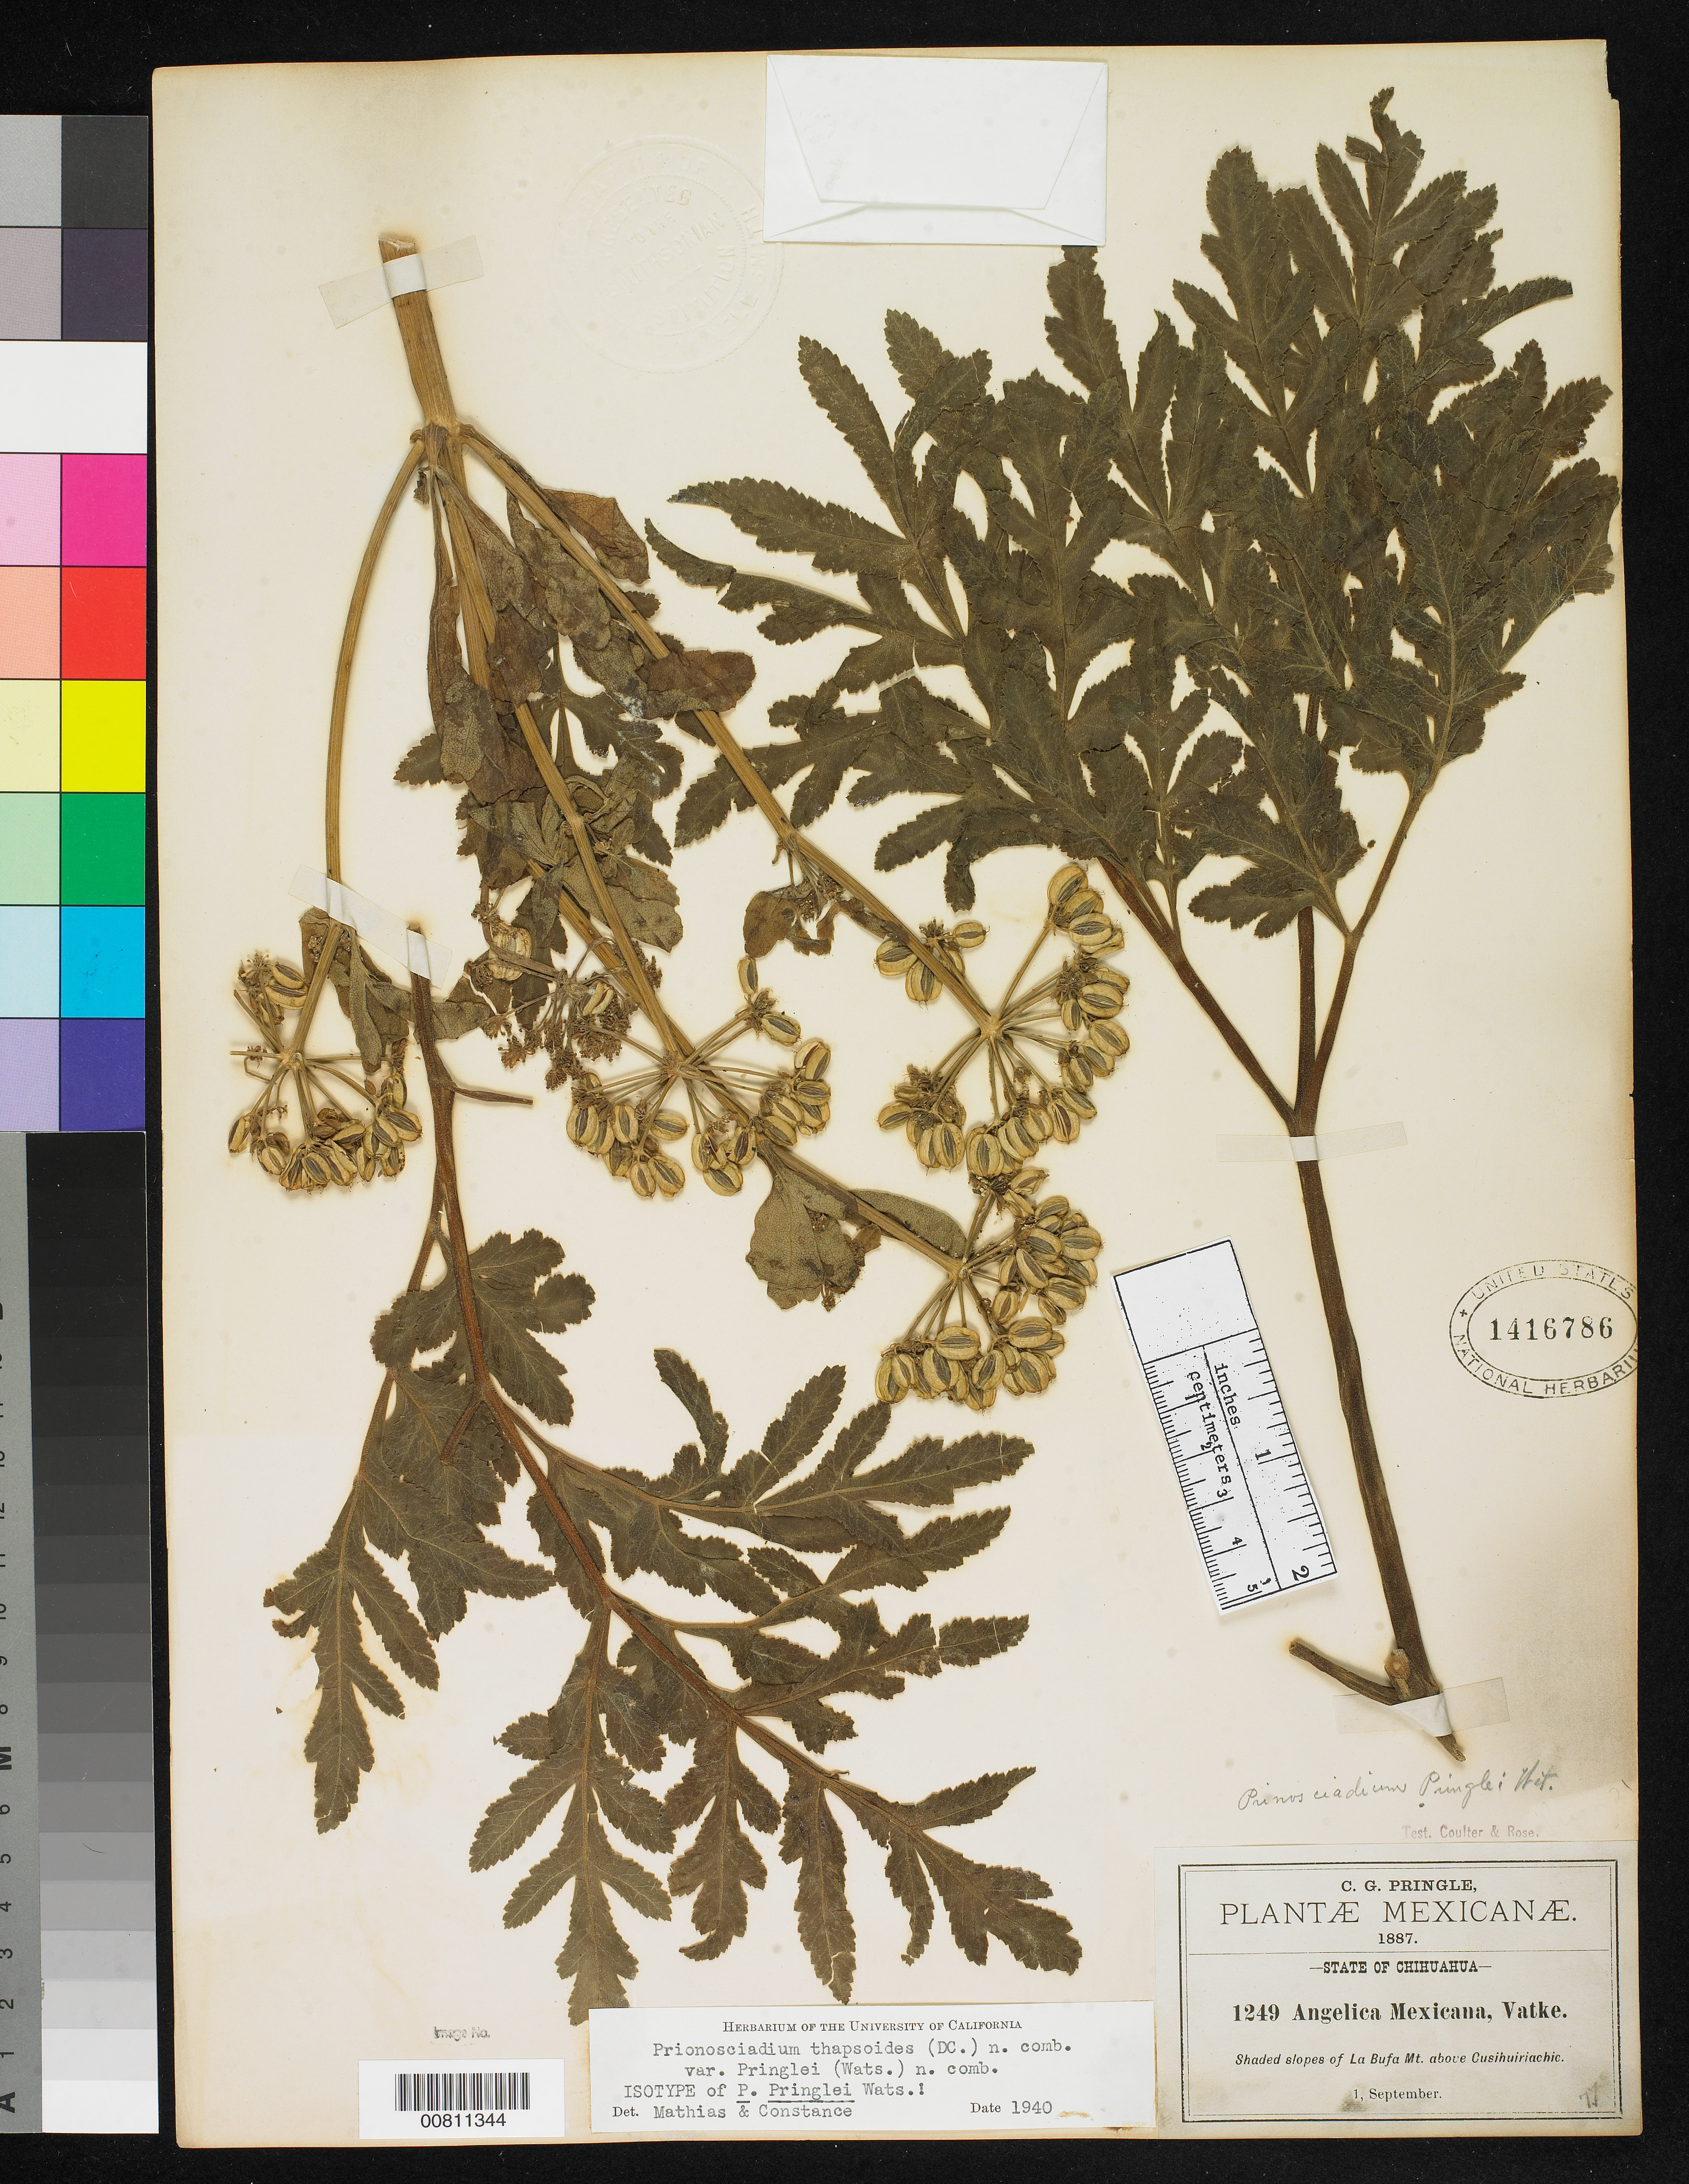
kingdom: Plantae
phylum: Tracheophyta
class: Magnoliopsida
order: Apiales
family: Apiaceae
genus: Prionosciadium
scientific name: Prionosciadium pringlei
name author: S. Watson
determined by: Mathias, M. E.; Constance, L.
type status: Syntype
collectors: C. G. Pringle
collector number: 1249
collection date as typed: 01 Sep 1887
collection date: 1887-09-01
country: Mexico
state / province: Chihuahua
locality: Shaded slopes of La Bufa Mt. above Cusihuiriachic.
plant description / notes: Annotated as isotype by Mathias & Constance, but syntype acc. to Tropicos.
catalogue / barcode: US 1416786